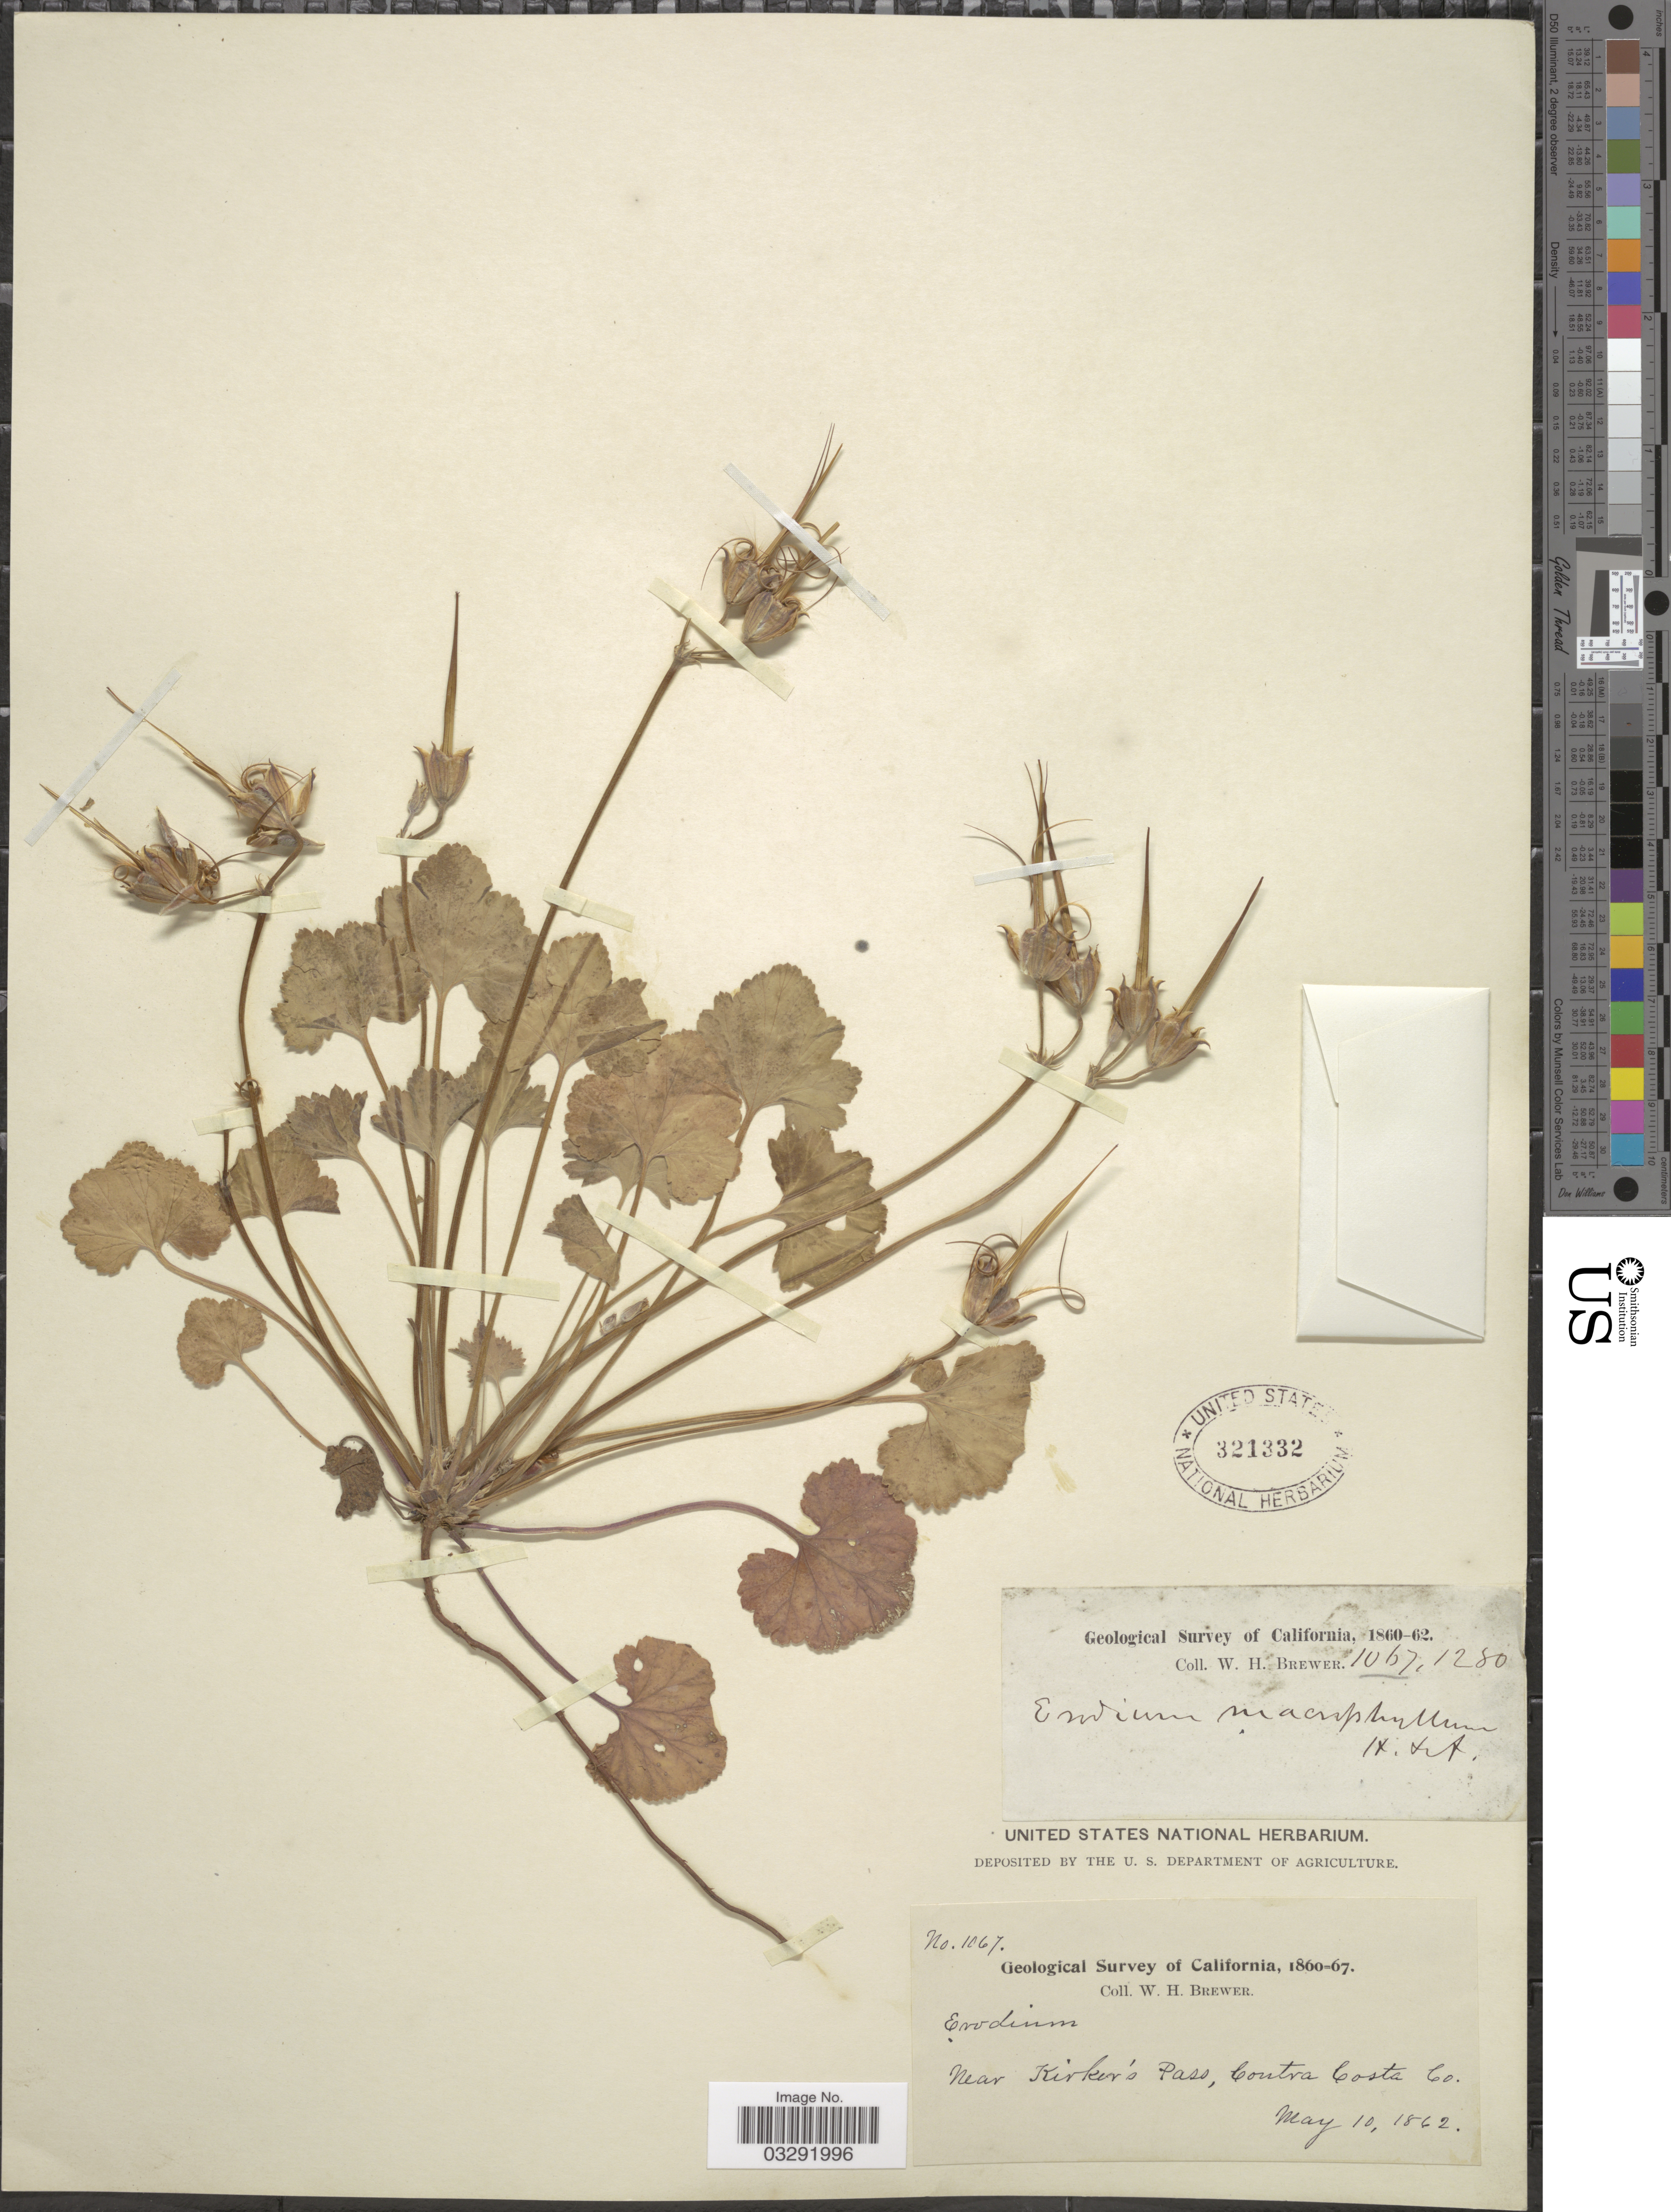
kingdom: Plantae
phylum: Tracheophyta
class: Magnoliopsida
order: Geraniales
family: Geraniaceae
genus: California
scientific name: California macrophylla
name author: (Hook. & Arn.) Aldasoro et al.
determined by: Strong, Mark T., (BOT), Smithsonian Institution - National Museum of Natural History (UNITED STATES)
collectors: W. H. Brewer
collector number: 1067/1280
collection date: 1862-05-10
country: United States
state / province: California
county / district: Contra Costa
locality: Near Kirker's Pass, Contra Costa Co.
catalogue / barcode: US 321332